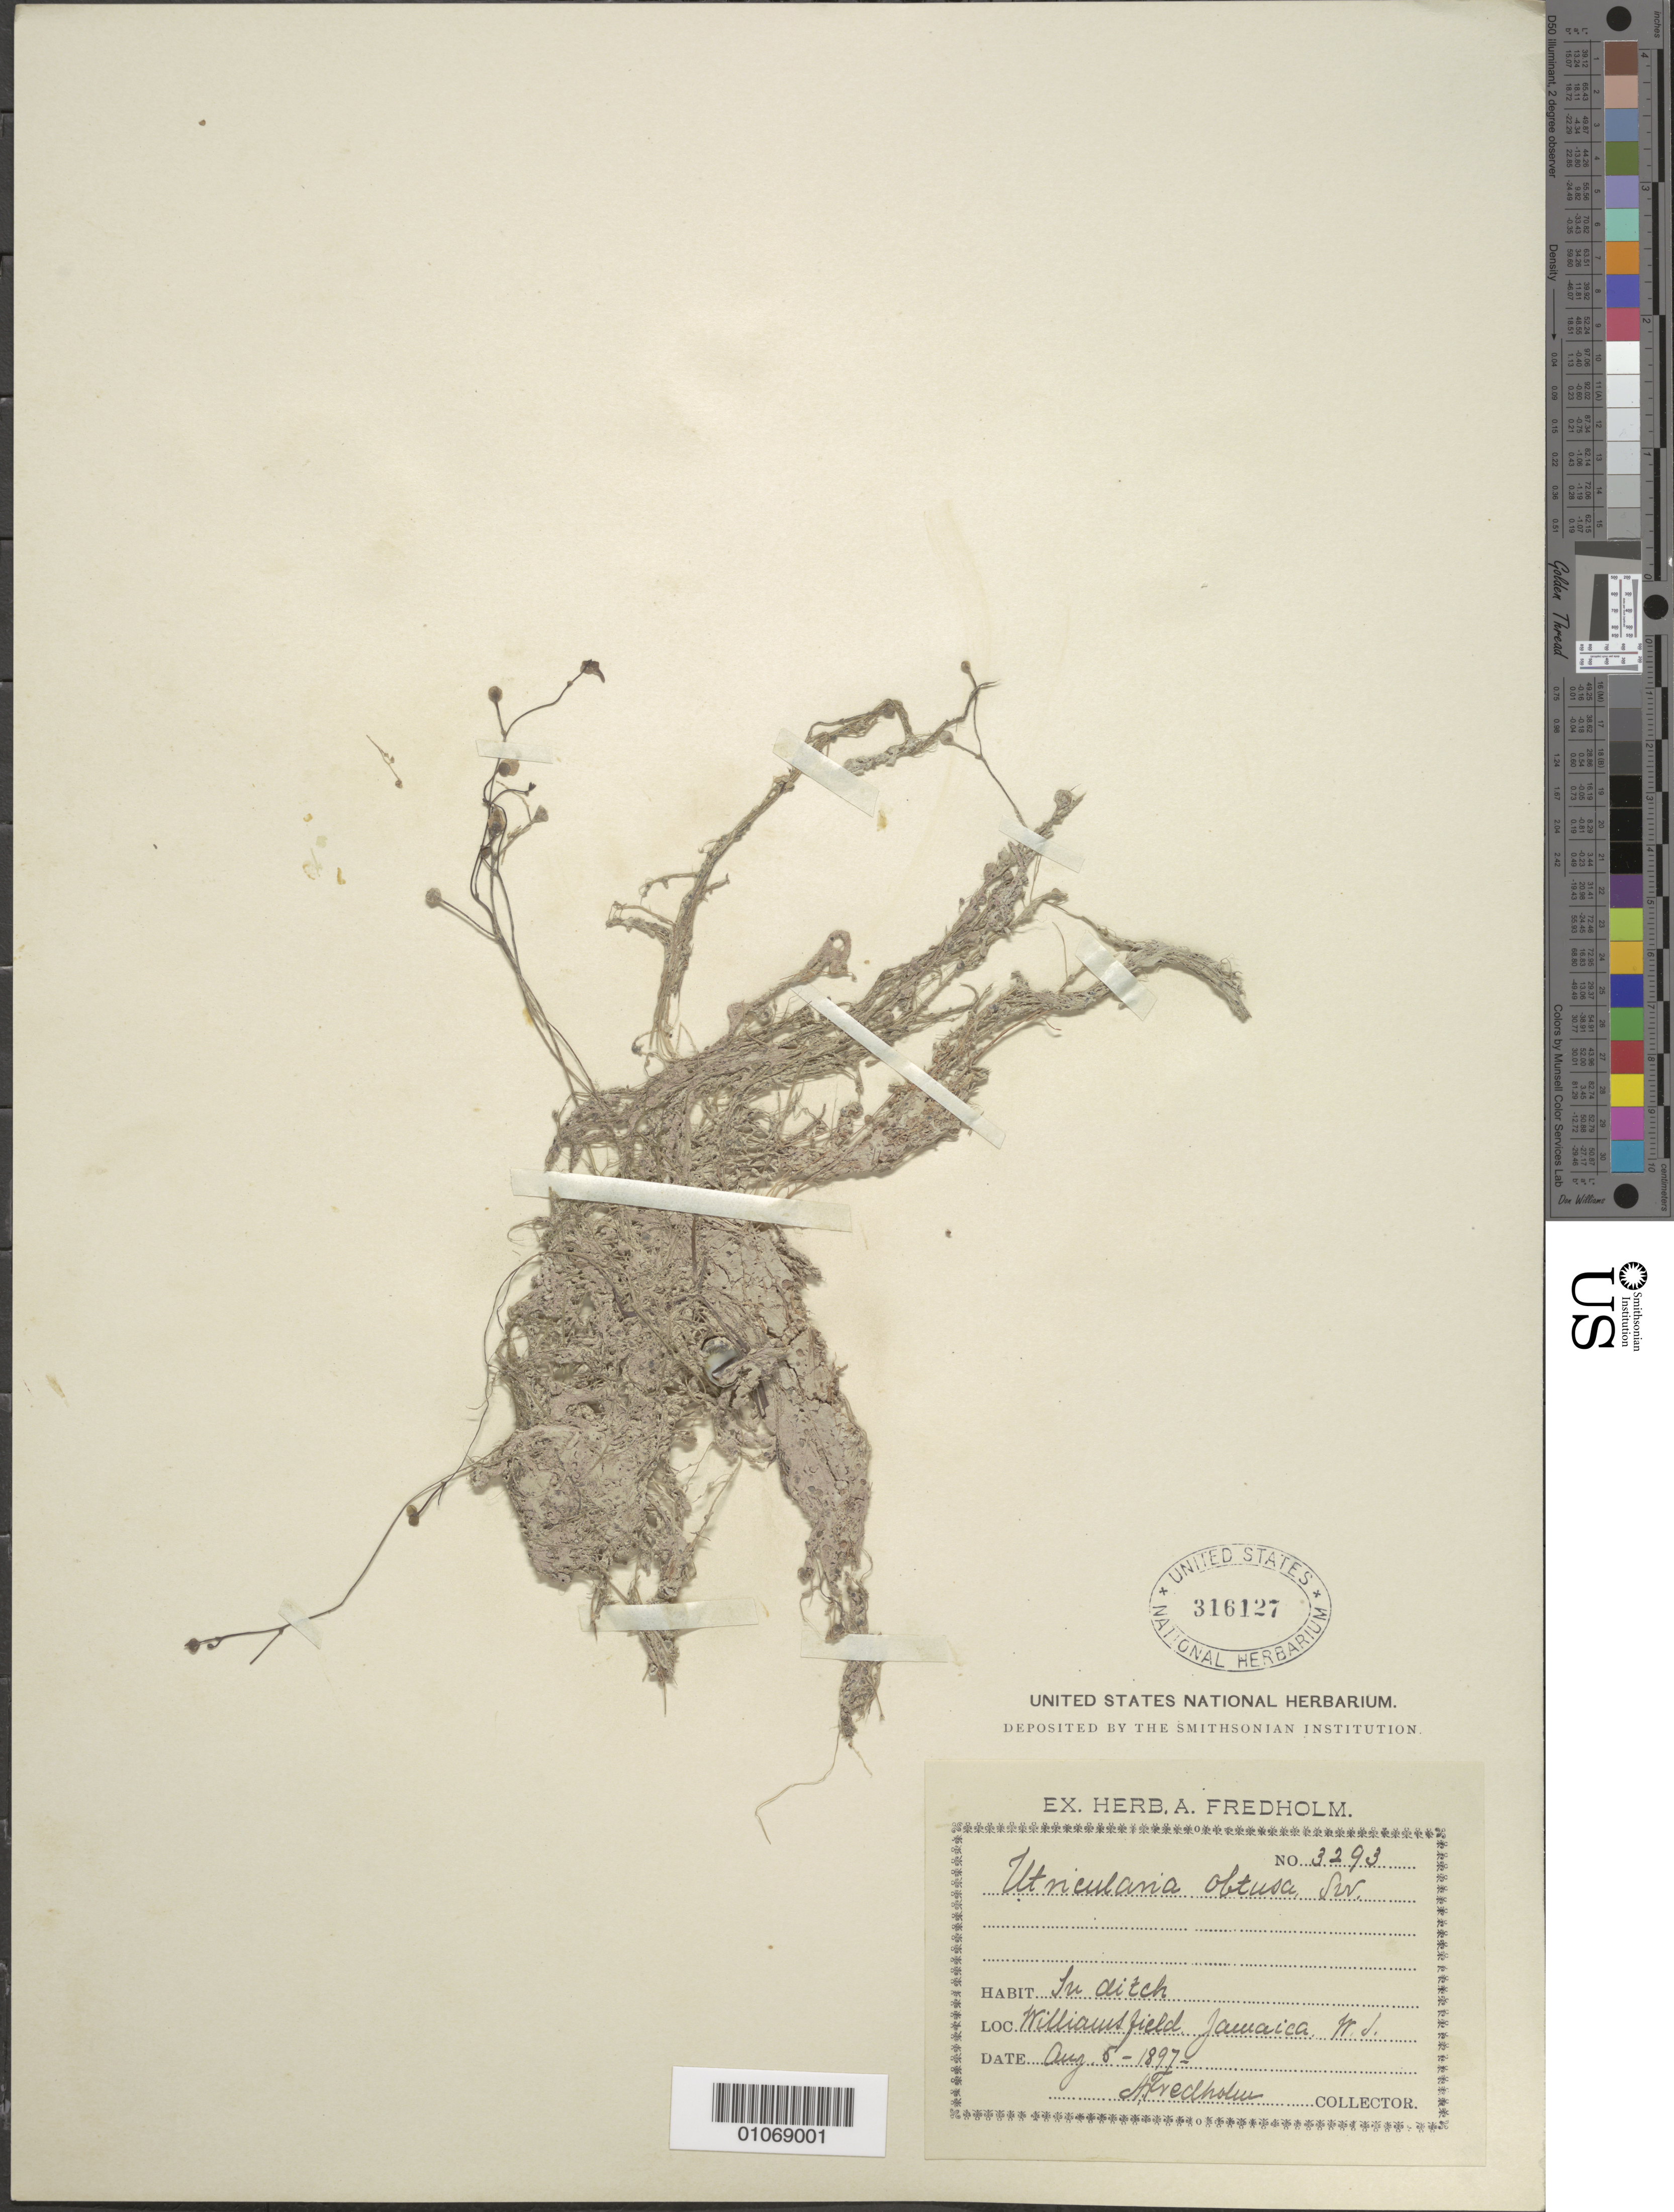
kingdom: Plantae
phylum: Tracheophyta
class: Magnoliopsida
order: Lamiales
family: Lentibulariaceae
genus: Utricularia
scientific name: Utricularia gibba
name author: L.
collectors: A. Fredholm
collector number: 3293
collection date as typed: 05 Aug 1897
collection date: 1897-08-05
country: Jamaica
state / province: Manchester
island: Jamaica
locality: Williamsfield. In ditch.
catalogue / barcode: US 316127